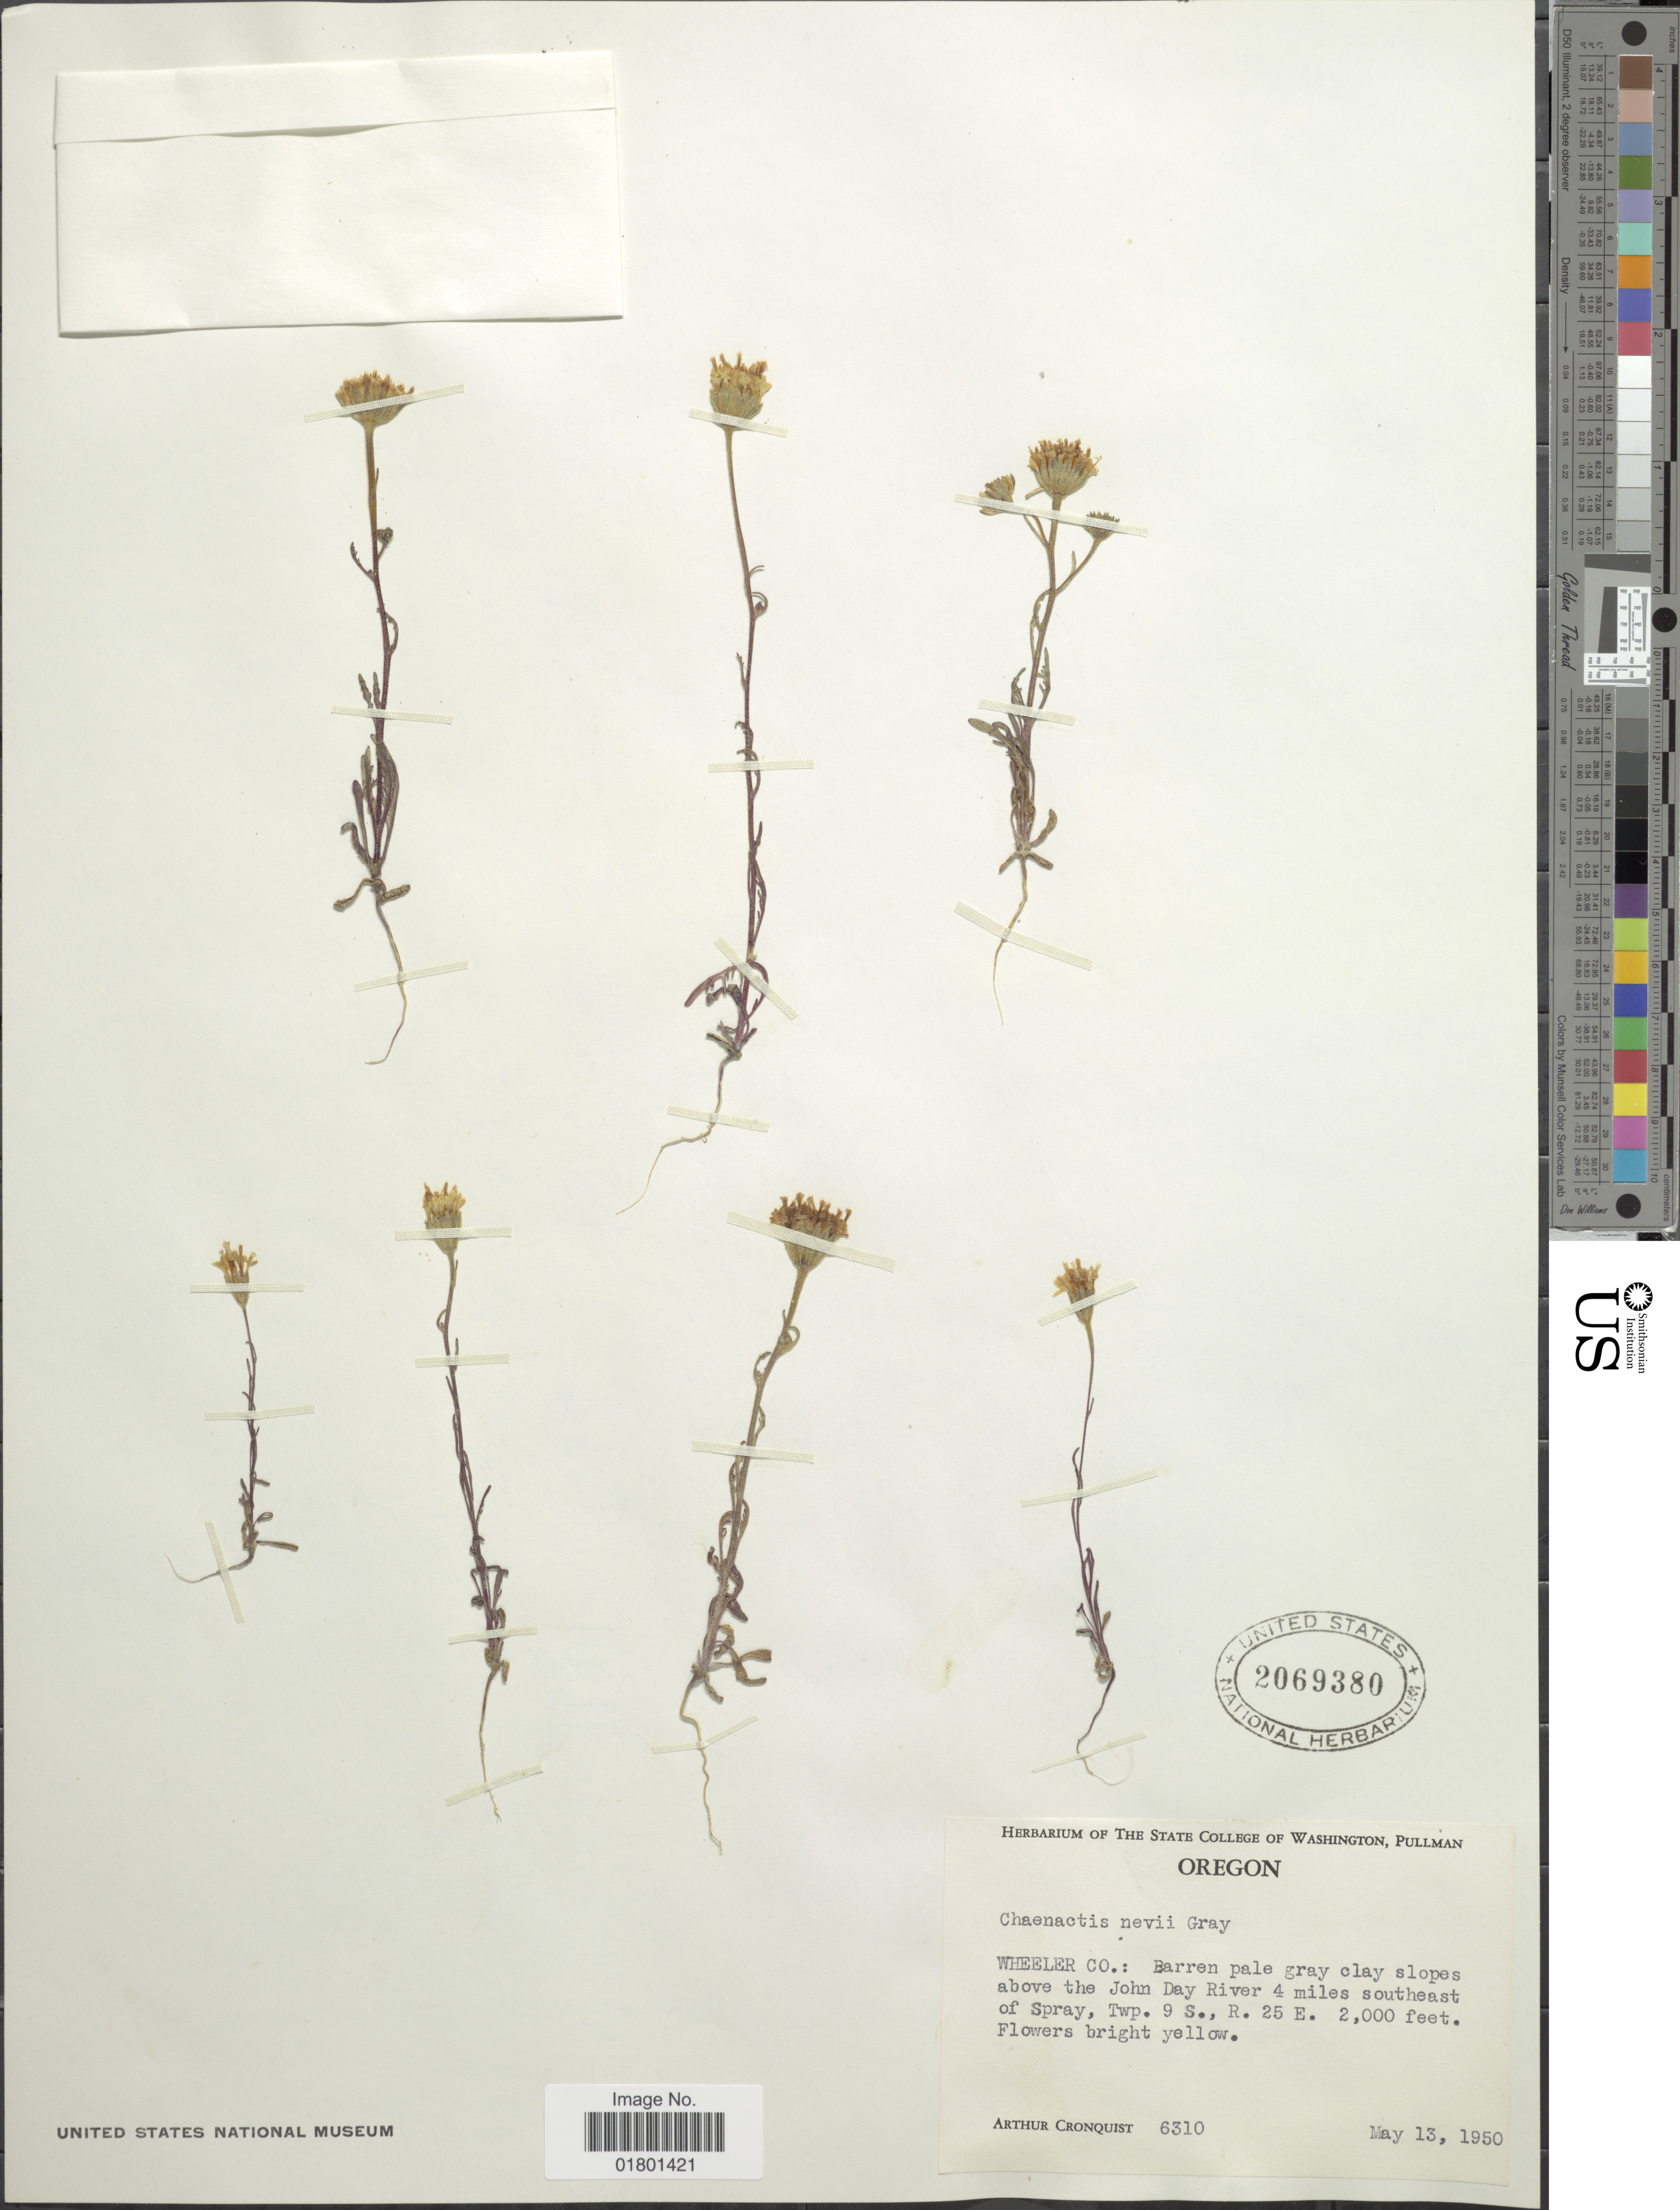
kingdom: Plantae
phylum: Tracheophyta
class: Magnoliopsida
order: Asterales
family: Asteraceae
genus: Chaenactis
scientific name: Chaenactis nevii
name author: A. Gray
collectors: A. J. Cronquist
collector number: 6310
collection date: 1950-05-13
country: United States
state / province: Oregon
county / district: Wheeler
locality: Wheeler Co.: Barren pale gray clay slopes above the John Day River 4 miles southeast of Spray, Twp. 9 S., R. 25 E.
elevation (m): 610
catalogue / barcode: US 2069380